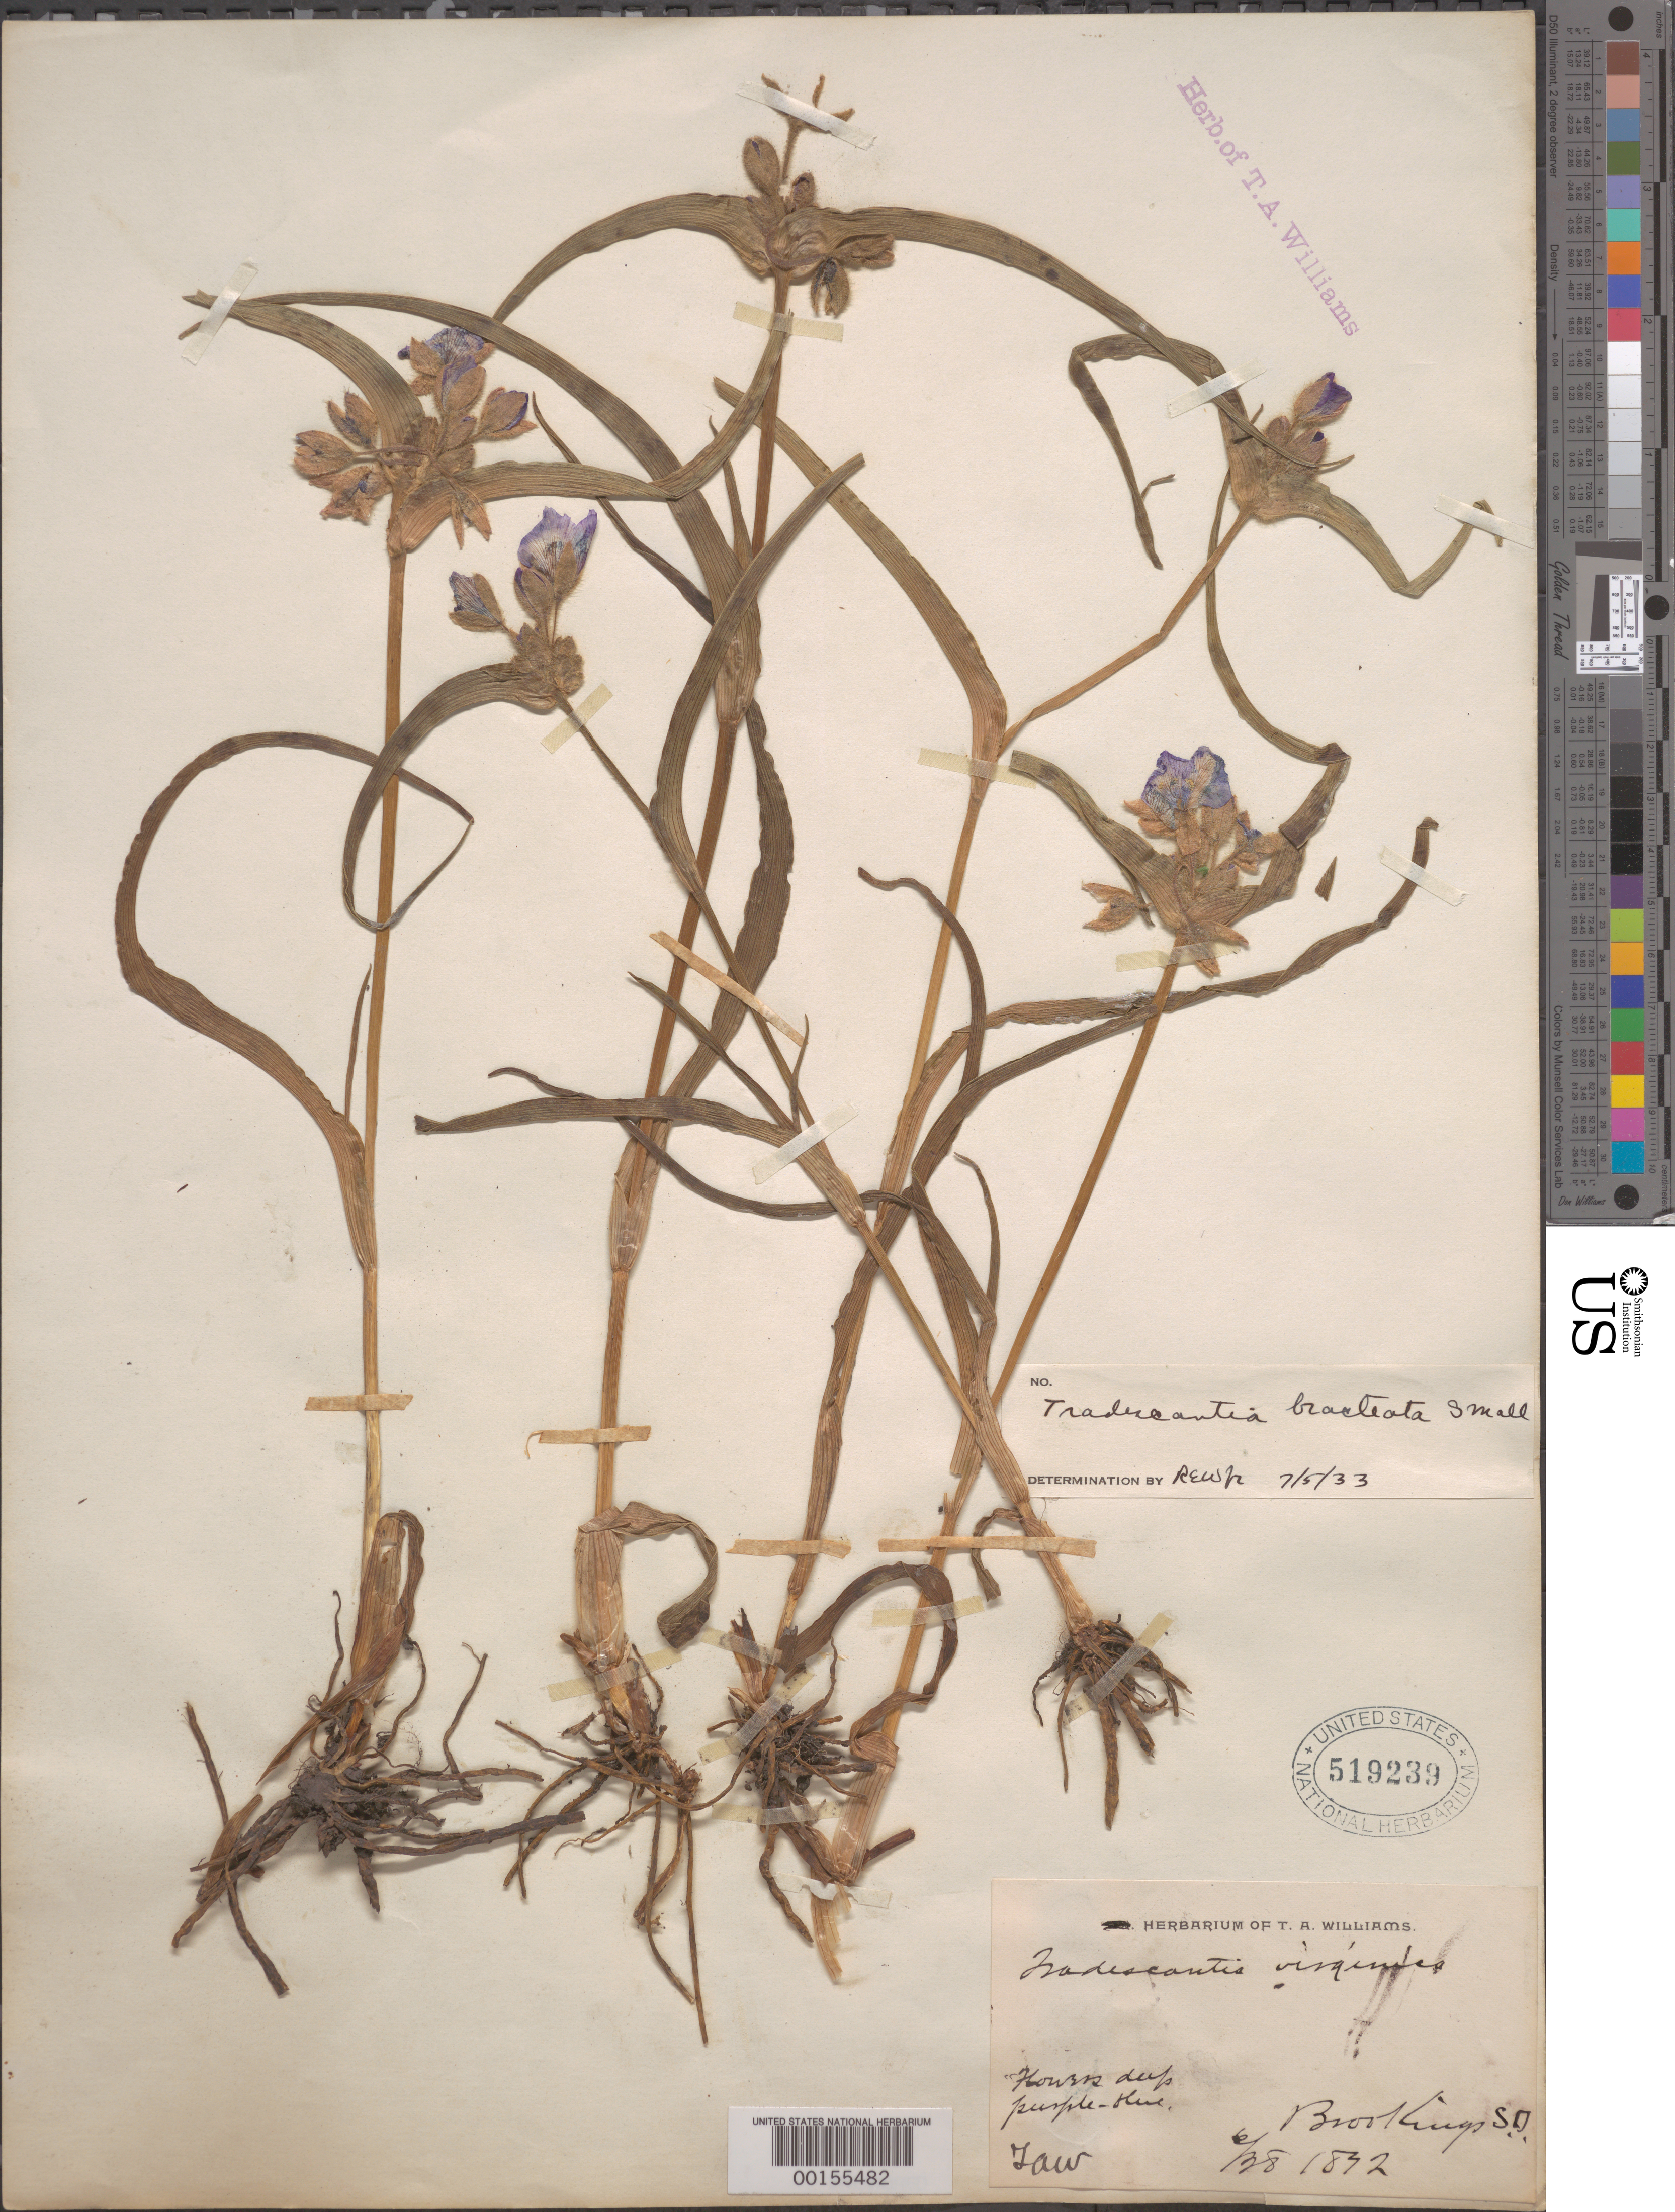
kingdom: Plantae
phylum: Tracheophyta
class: Liliopsida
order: Commelinales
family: Commelinaceae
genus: Tradescantia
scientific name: Tradescantia bracteata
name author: Small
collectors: T. A. Williams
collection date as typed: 28 Jun 1892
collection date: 1892-06-28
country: United States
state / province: South Dakota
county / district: Brookings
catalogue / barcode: US 519239